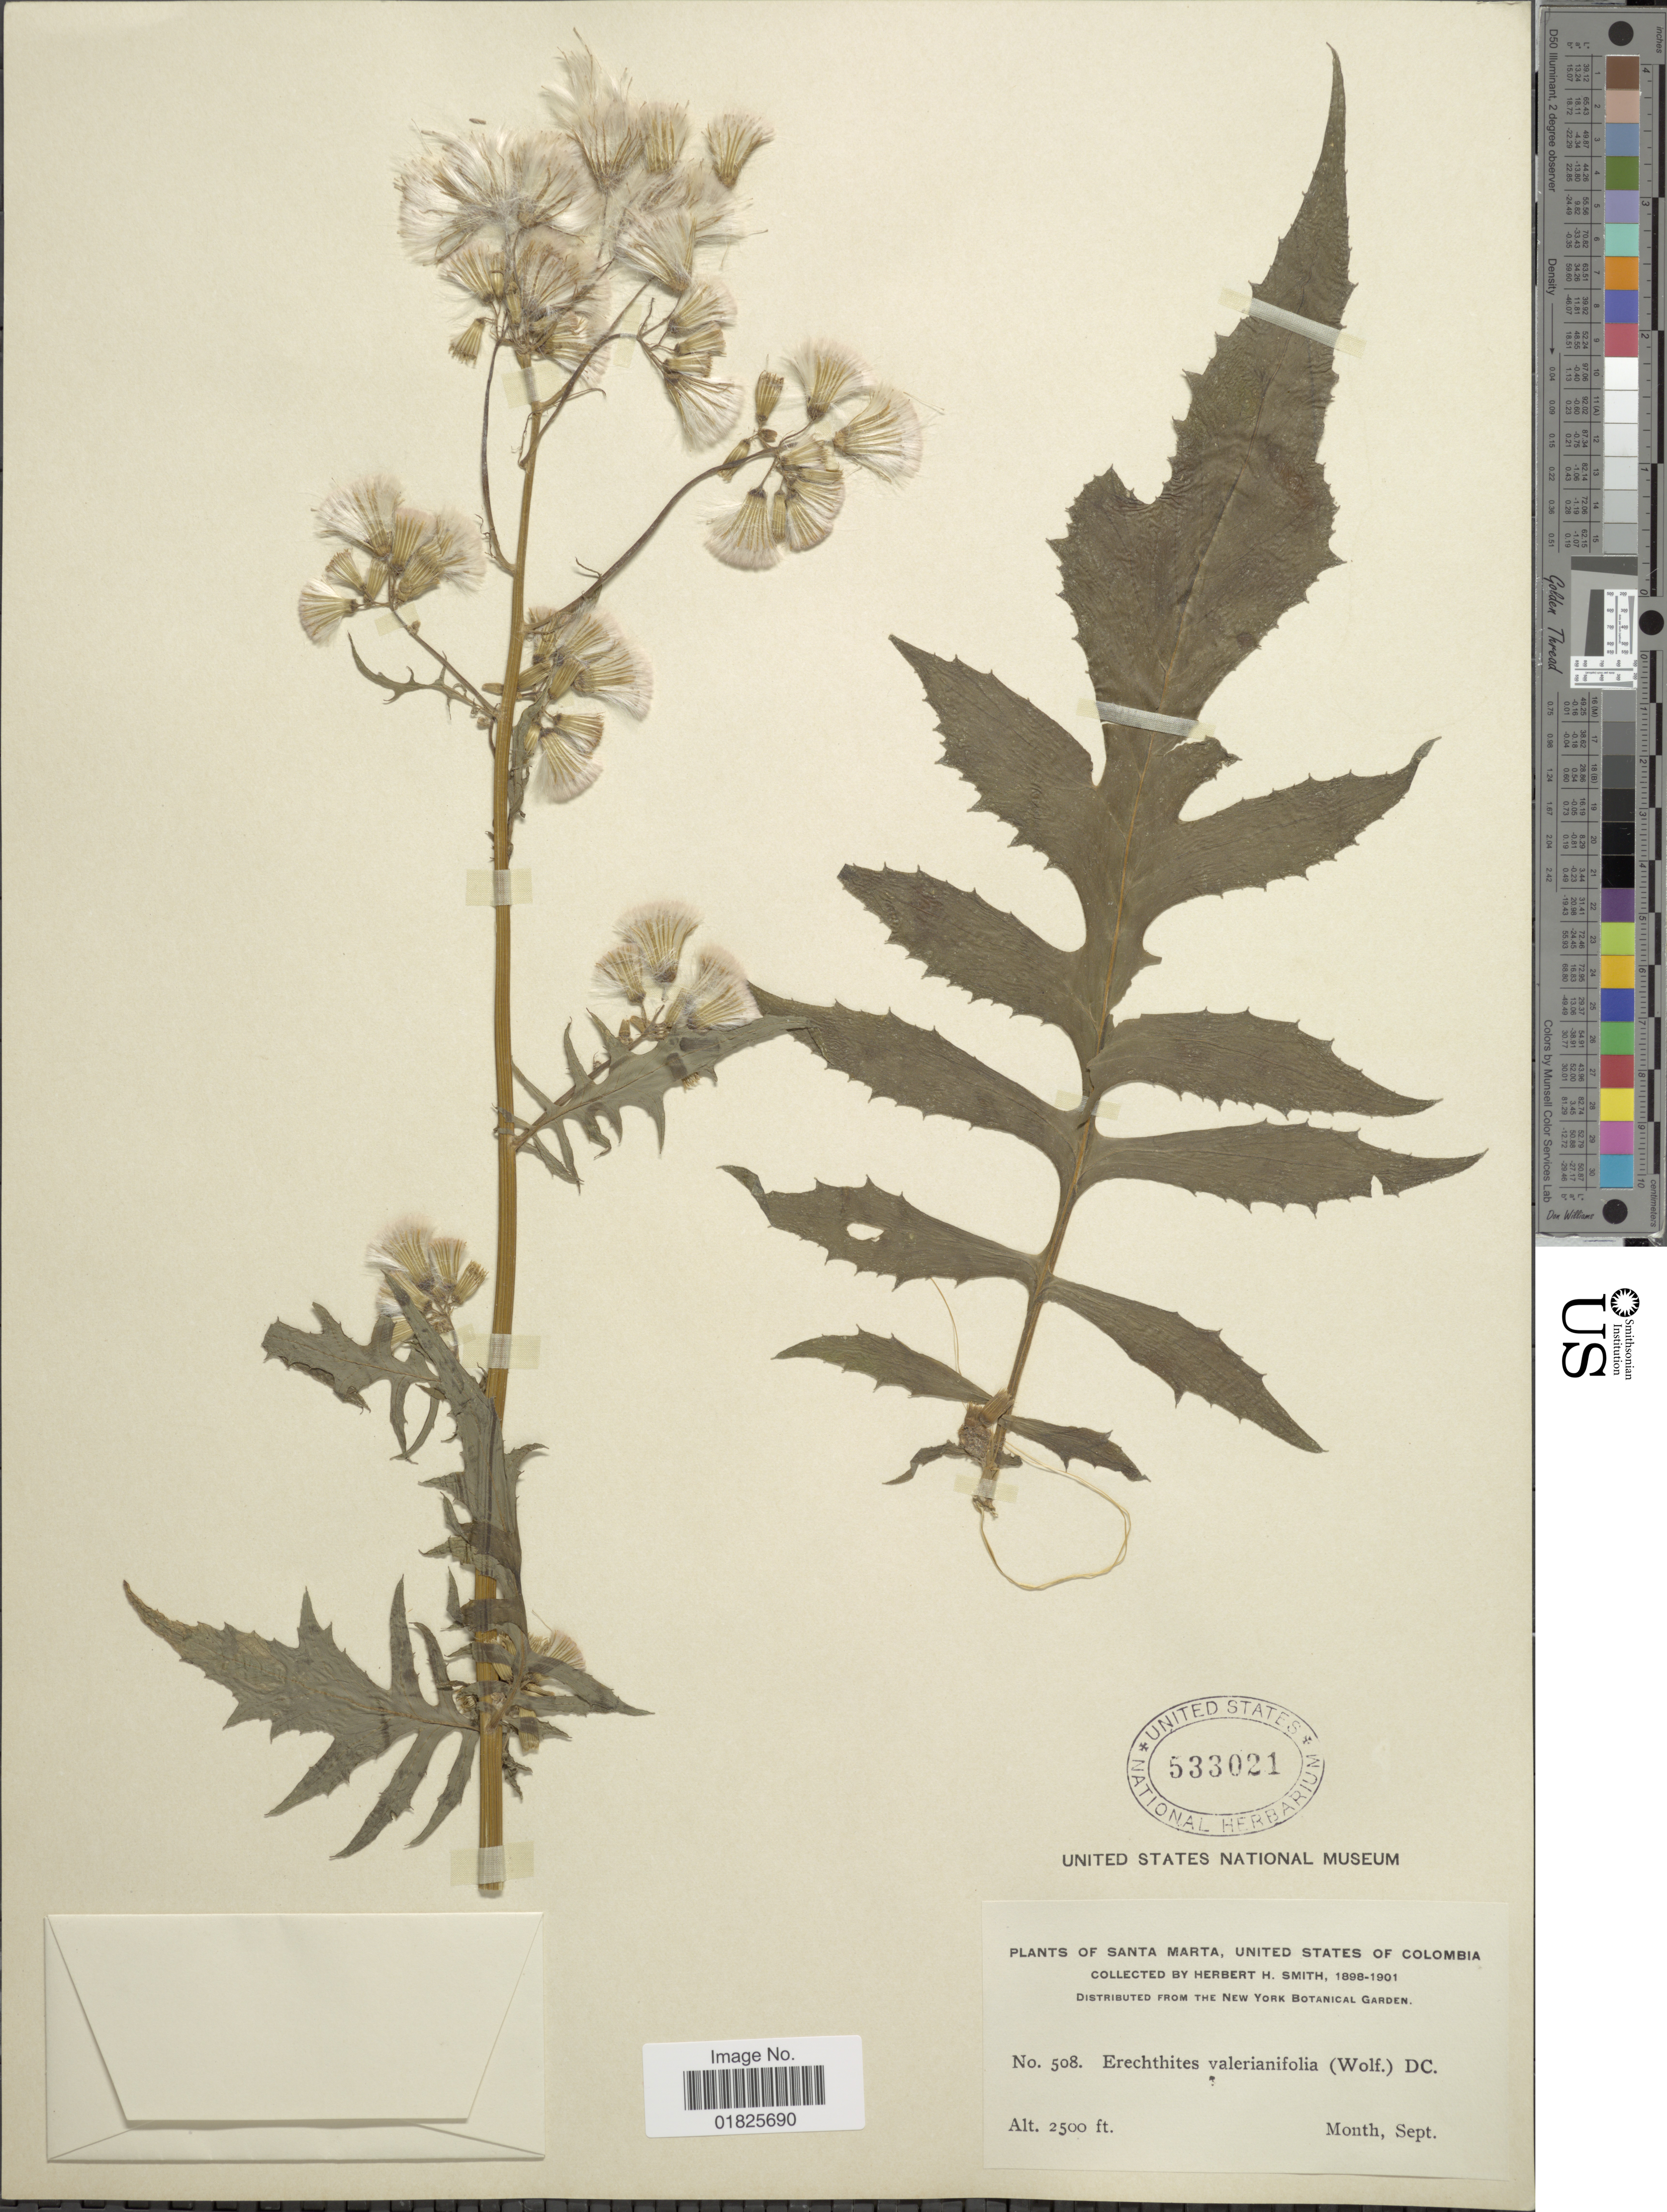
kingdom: Plantae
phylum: Tracheophyta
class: Magnoliopsida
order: Asterales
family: Asteraceae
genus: Erechtites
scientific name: Erechtites valerianifolius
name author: (Link ex Spreng.) DC.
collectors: Herbert H. Smith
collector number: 508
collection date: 1898-09/1901-09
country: Colombia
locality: Santa Marta, United States of Colombia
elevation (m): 762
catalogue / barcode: US 533021